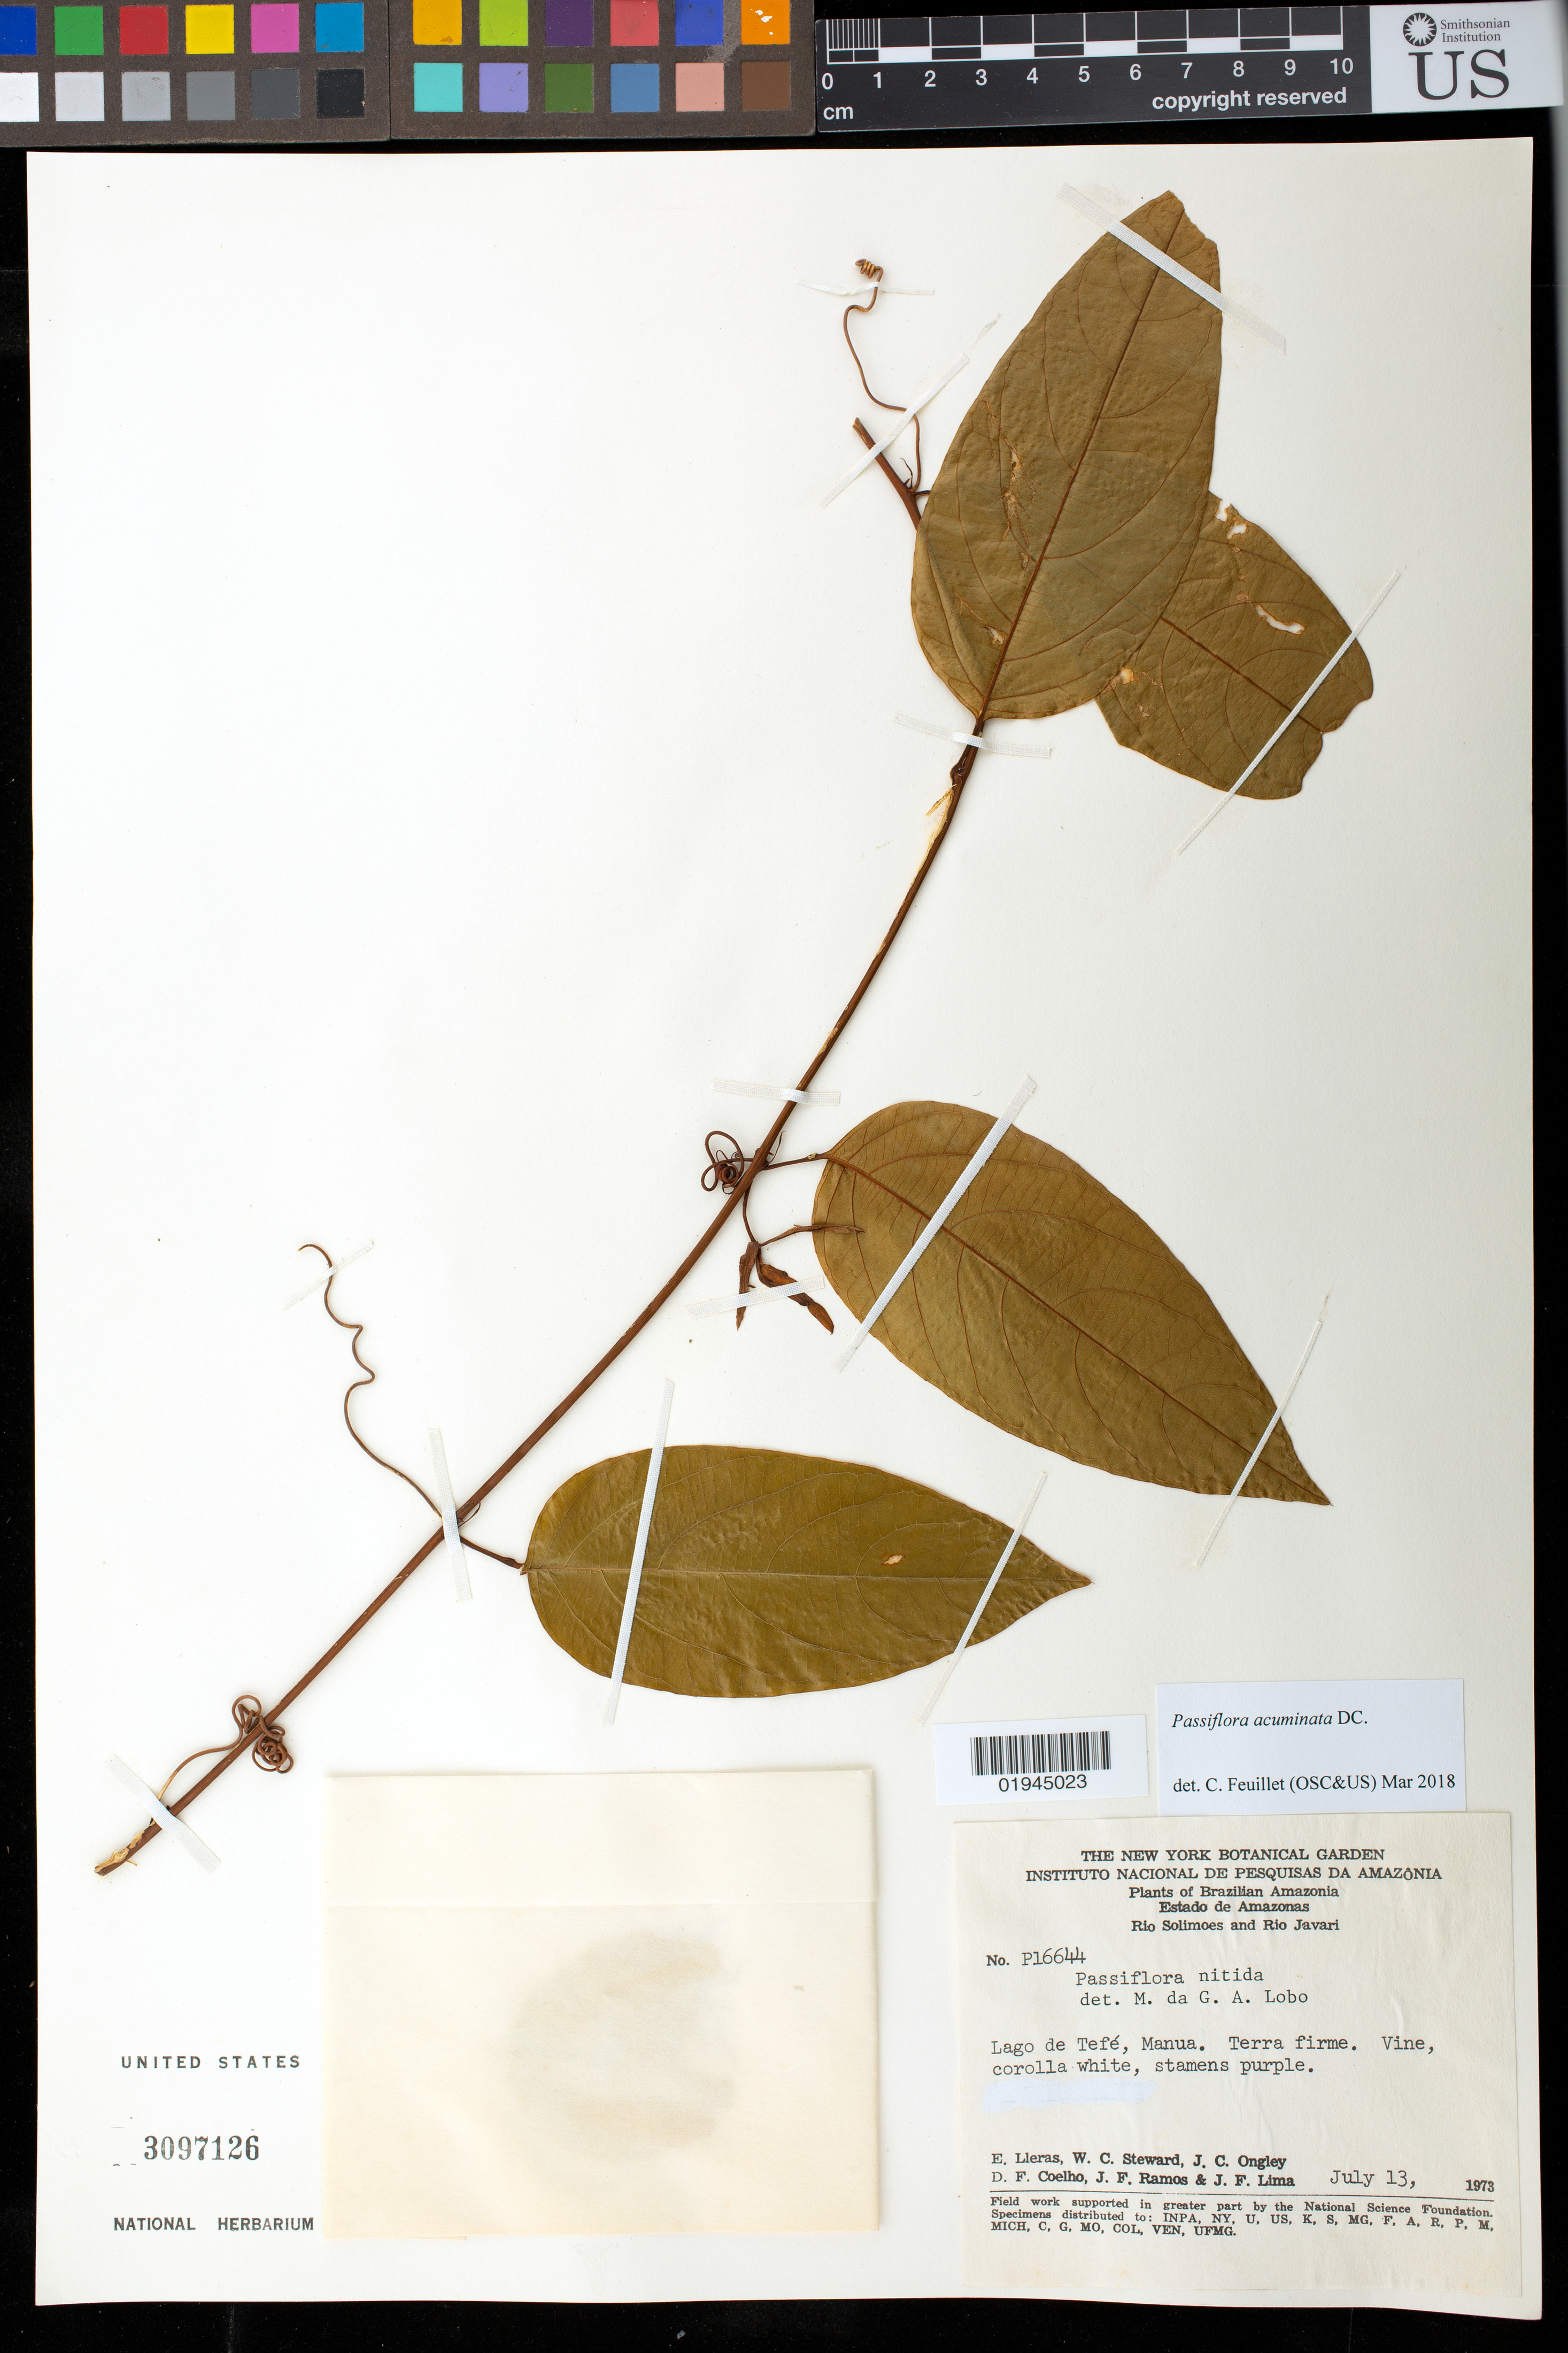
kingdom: Plantae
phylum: Tracheophyta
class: Magnoliopsida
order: Malpighiales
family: Passifloraceae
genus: Passiflora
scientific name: Passiflora acuminata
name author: DC.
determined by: Feuillet, C.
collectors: E. Lleras, W. C. Steward, J. C. Ongley, D. F. Coêlho, J. F. Ramos & J. F. Lima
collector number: P16644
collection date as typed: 13 Jul 1973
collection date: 1973-07-13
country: Brazil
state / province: Amazonas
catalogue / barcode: US 3097126